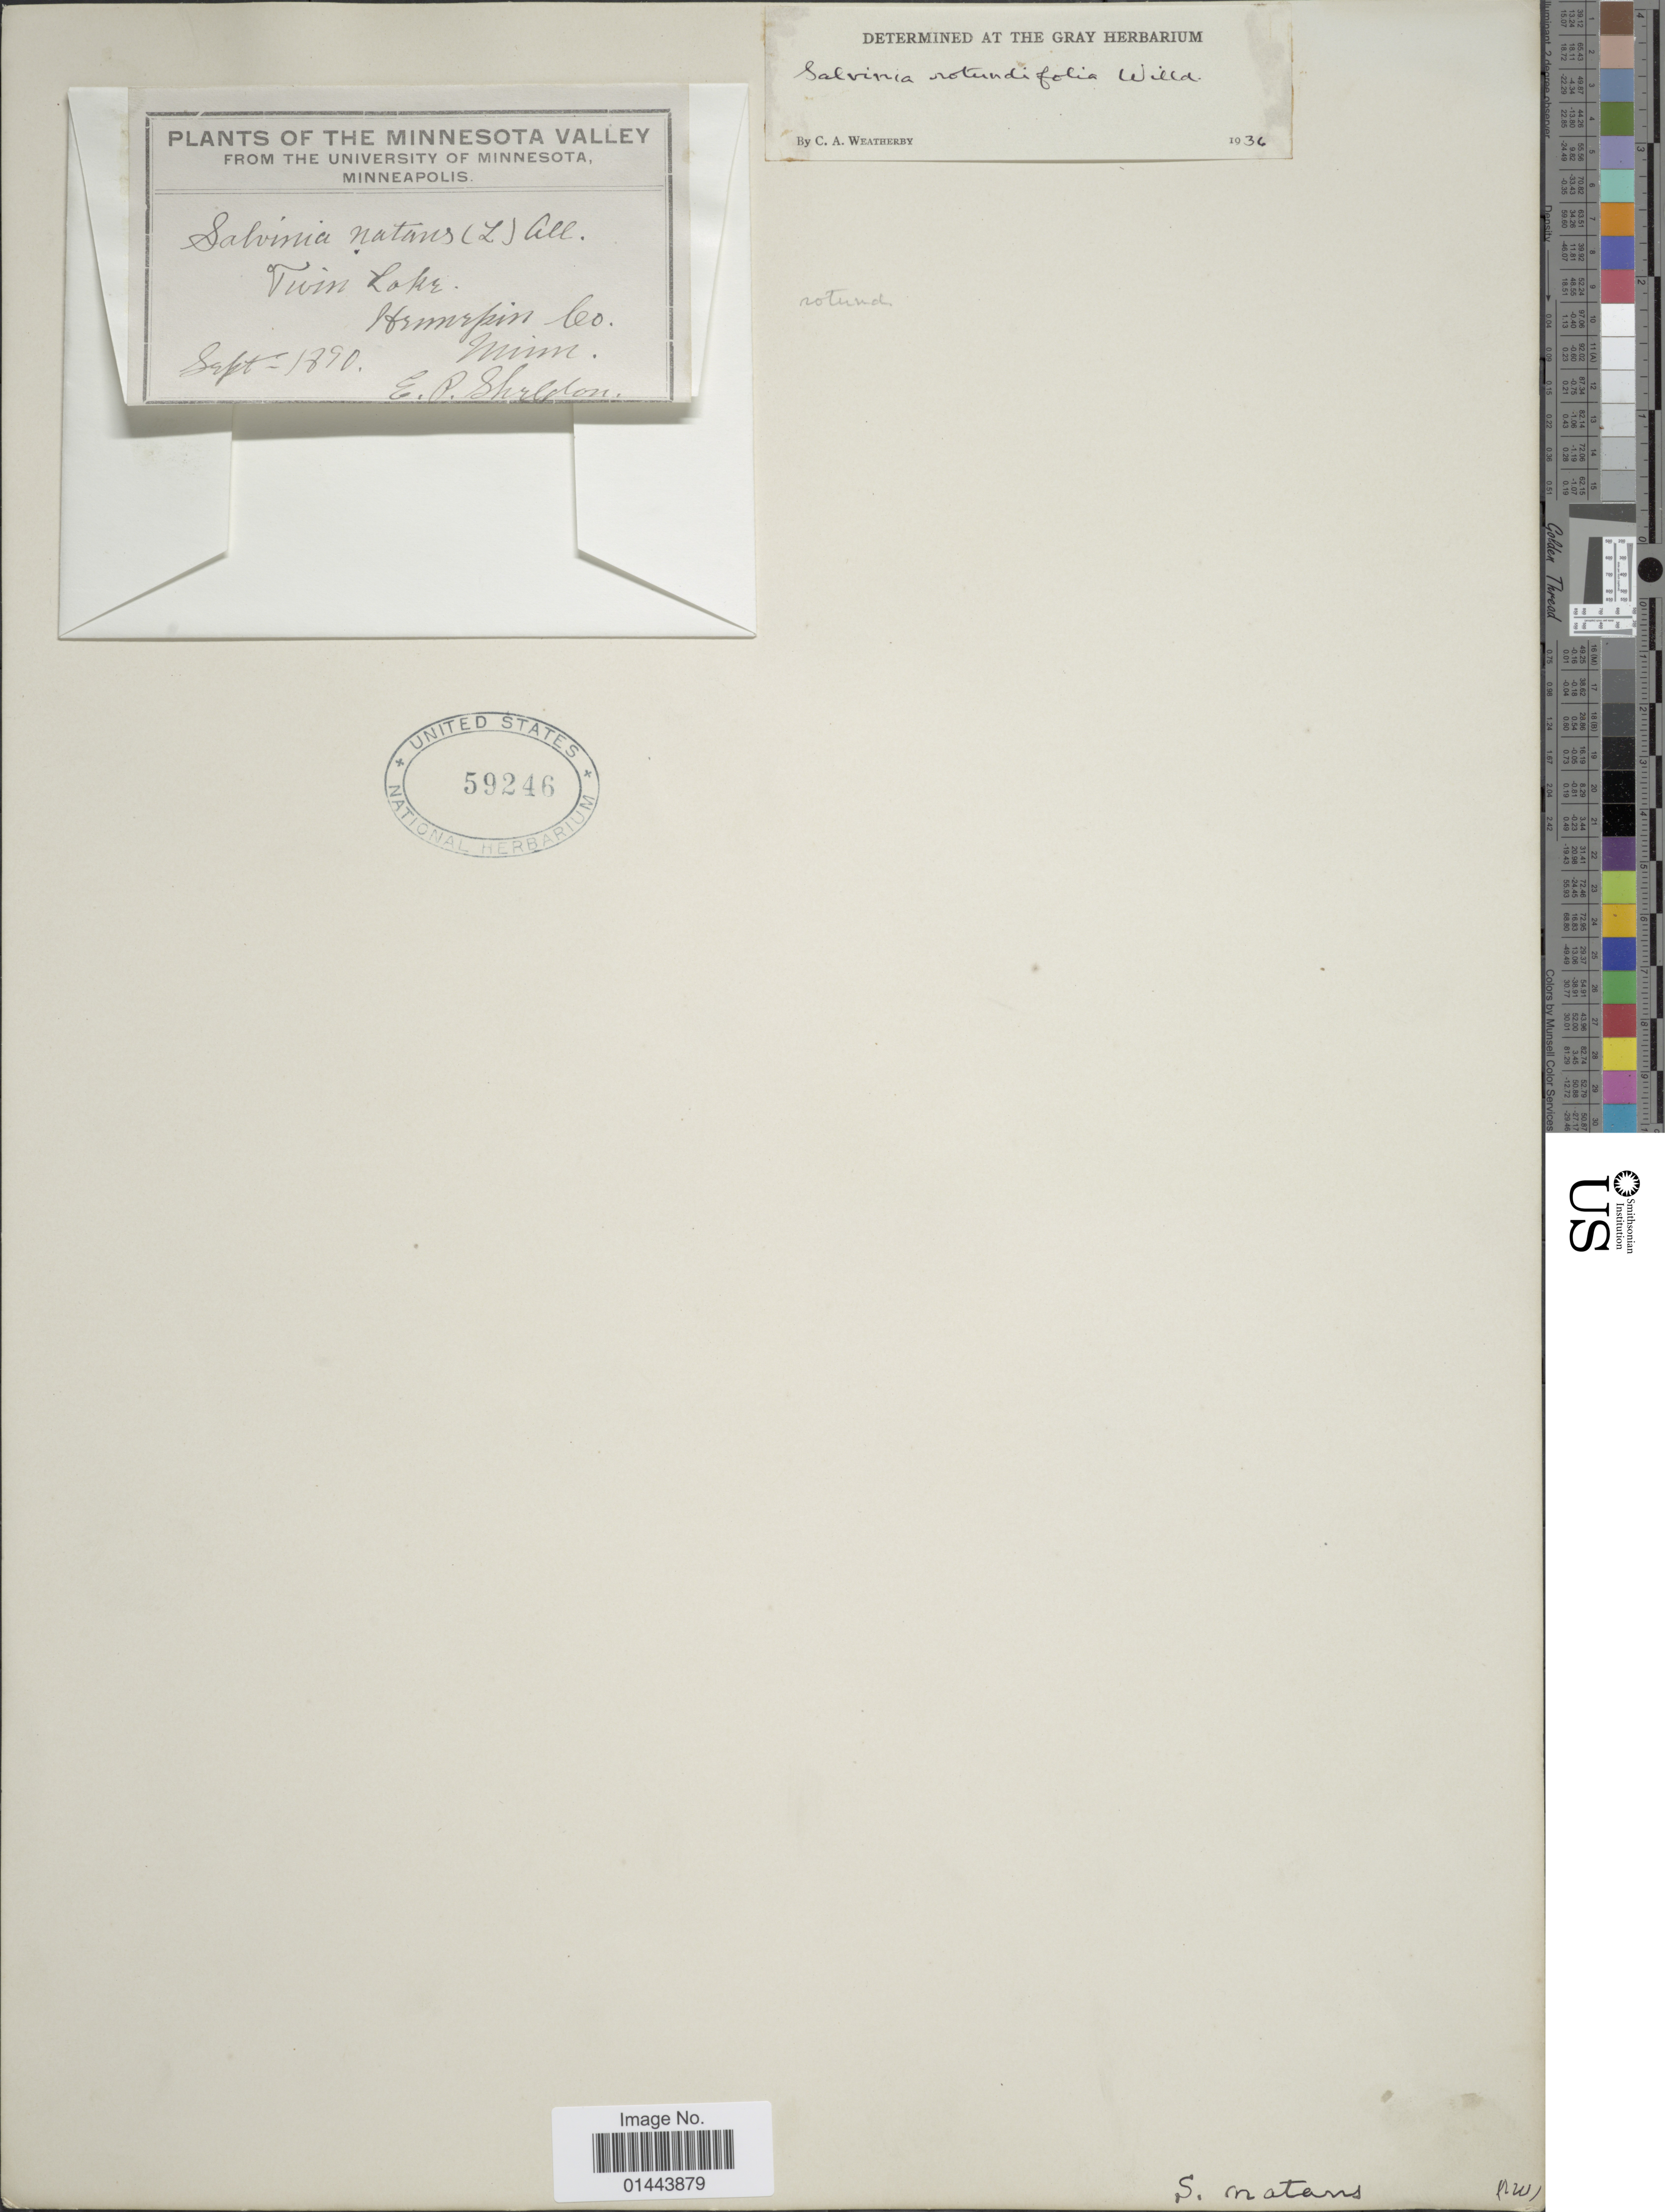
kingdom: Plantae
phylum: Tracheophyta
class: Polypodiopsida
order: Salviniales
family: Salviniaceae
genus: Salvinia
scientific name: Salvinia minima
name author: Baker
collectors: E. P. Sheldon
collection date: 1890-09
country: United States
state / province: Minnesota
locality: Twin Lake, Henneepin Co., Minnesota Valley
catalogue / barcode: US 59246